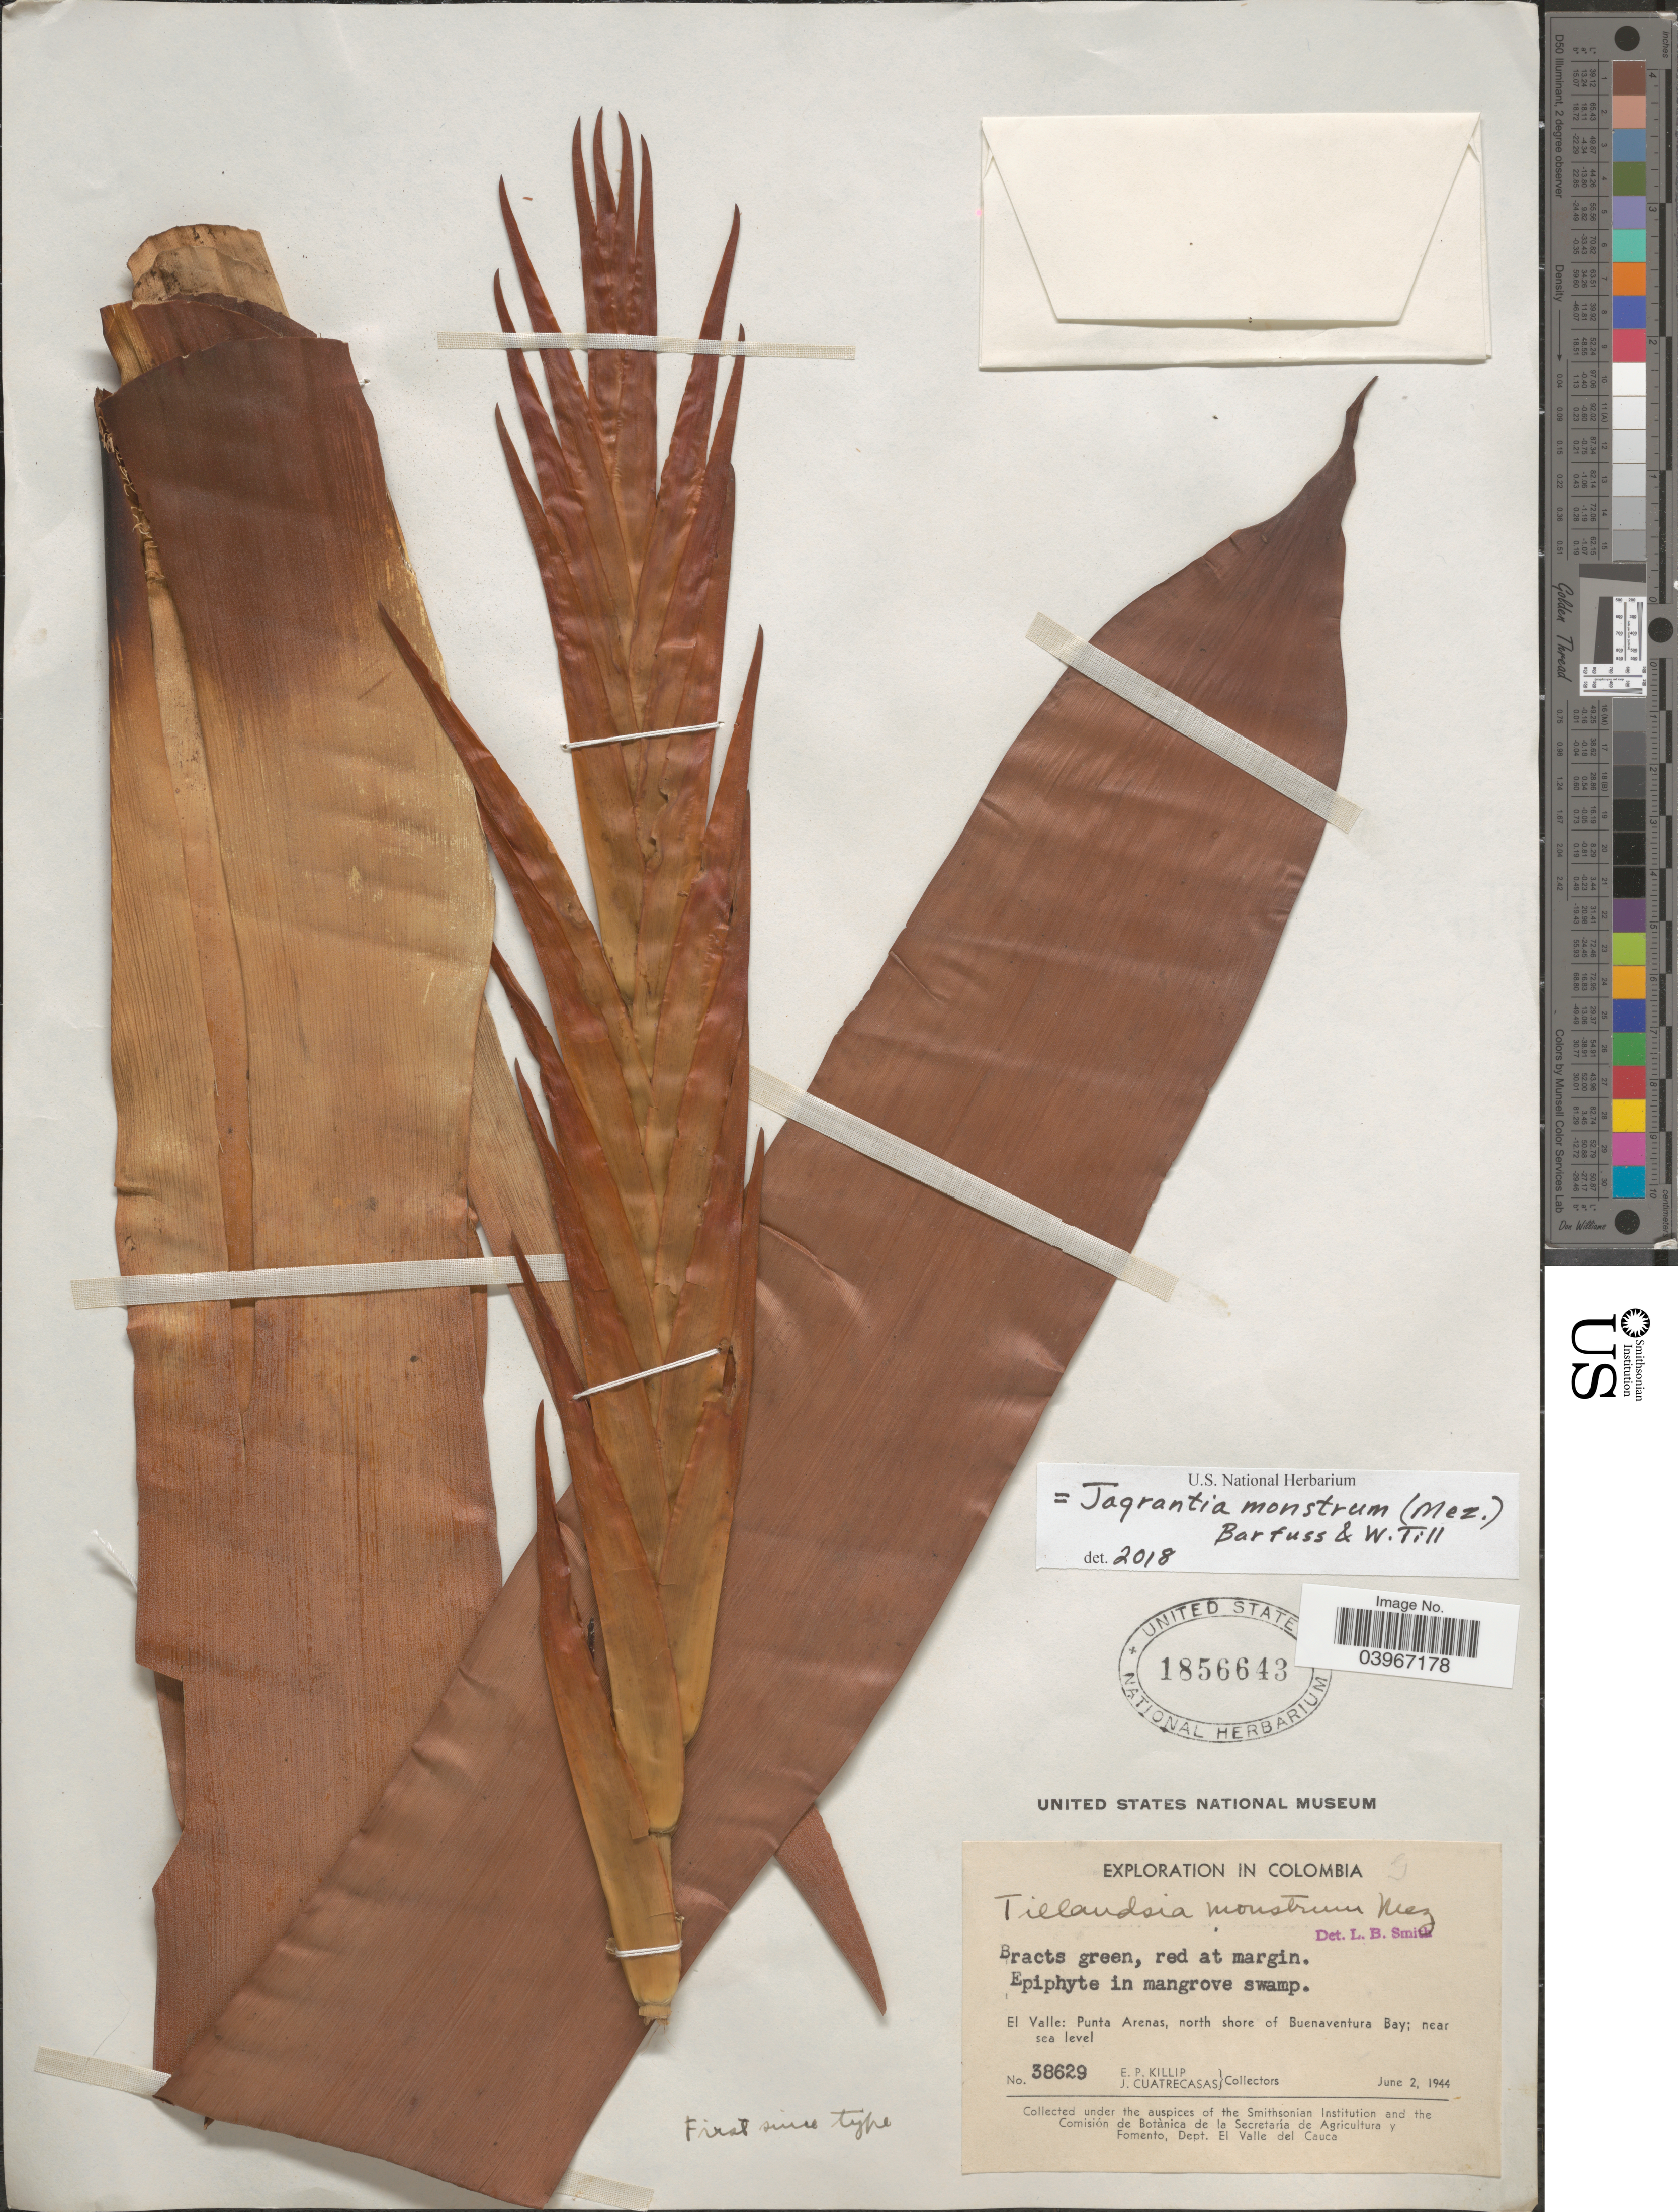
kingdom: Plantae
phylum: Tracheophyta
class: Liliopsida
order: Poales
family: Bromeliaceae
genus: Jagrantia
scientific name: Jagrantia monstrum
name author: (Mez) Barfuss & W. Till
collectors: E. P. Killip & J. Cuatrecasas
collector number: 38629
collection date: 1944-06-02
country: Colombia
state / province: Valle del Cauca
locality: El Valle: Punta Arenas, north shore of Buenaventura Bay.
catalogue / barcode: US 1856643